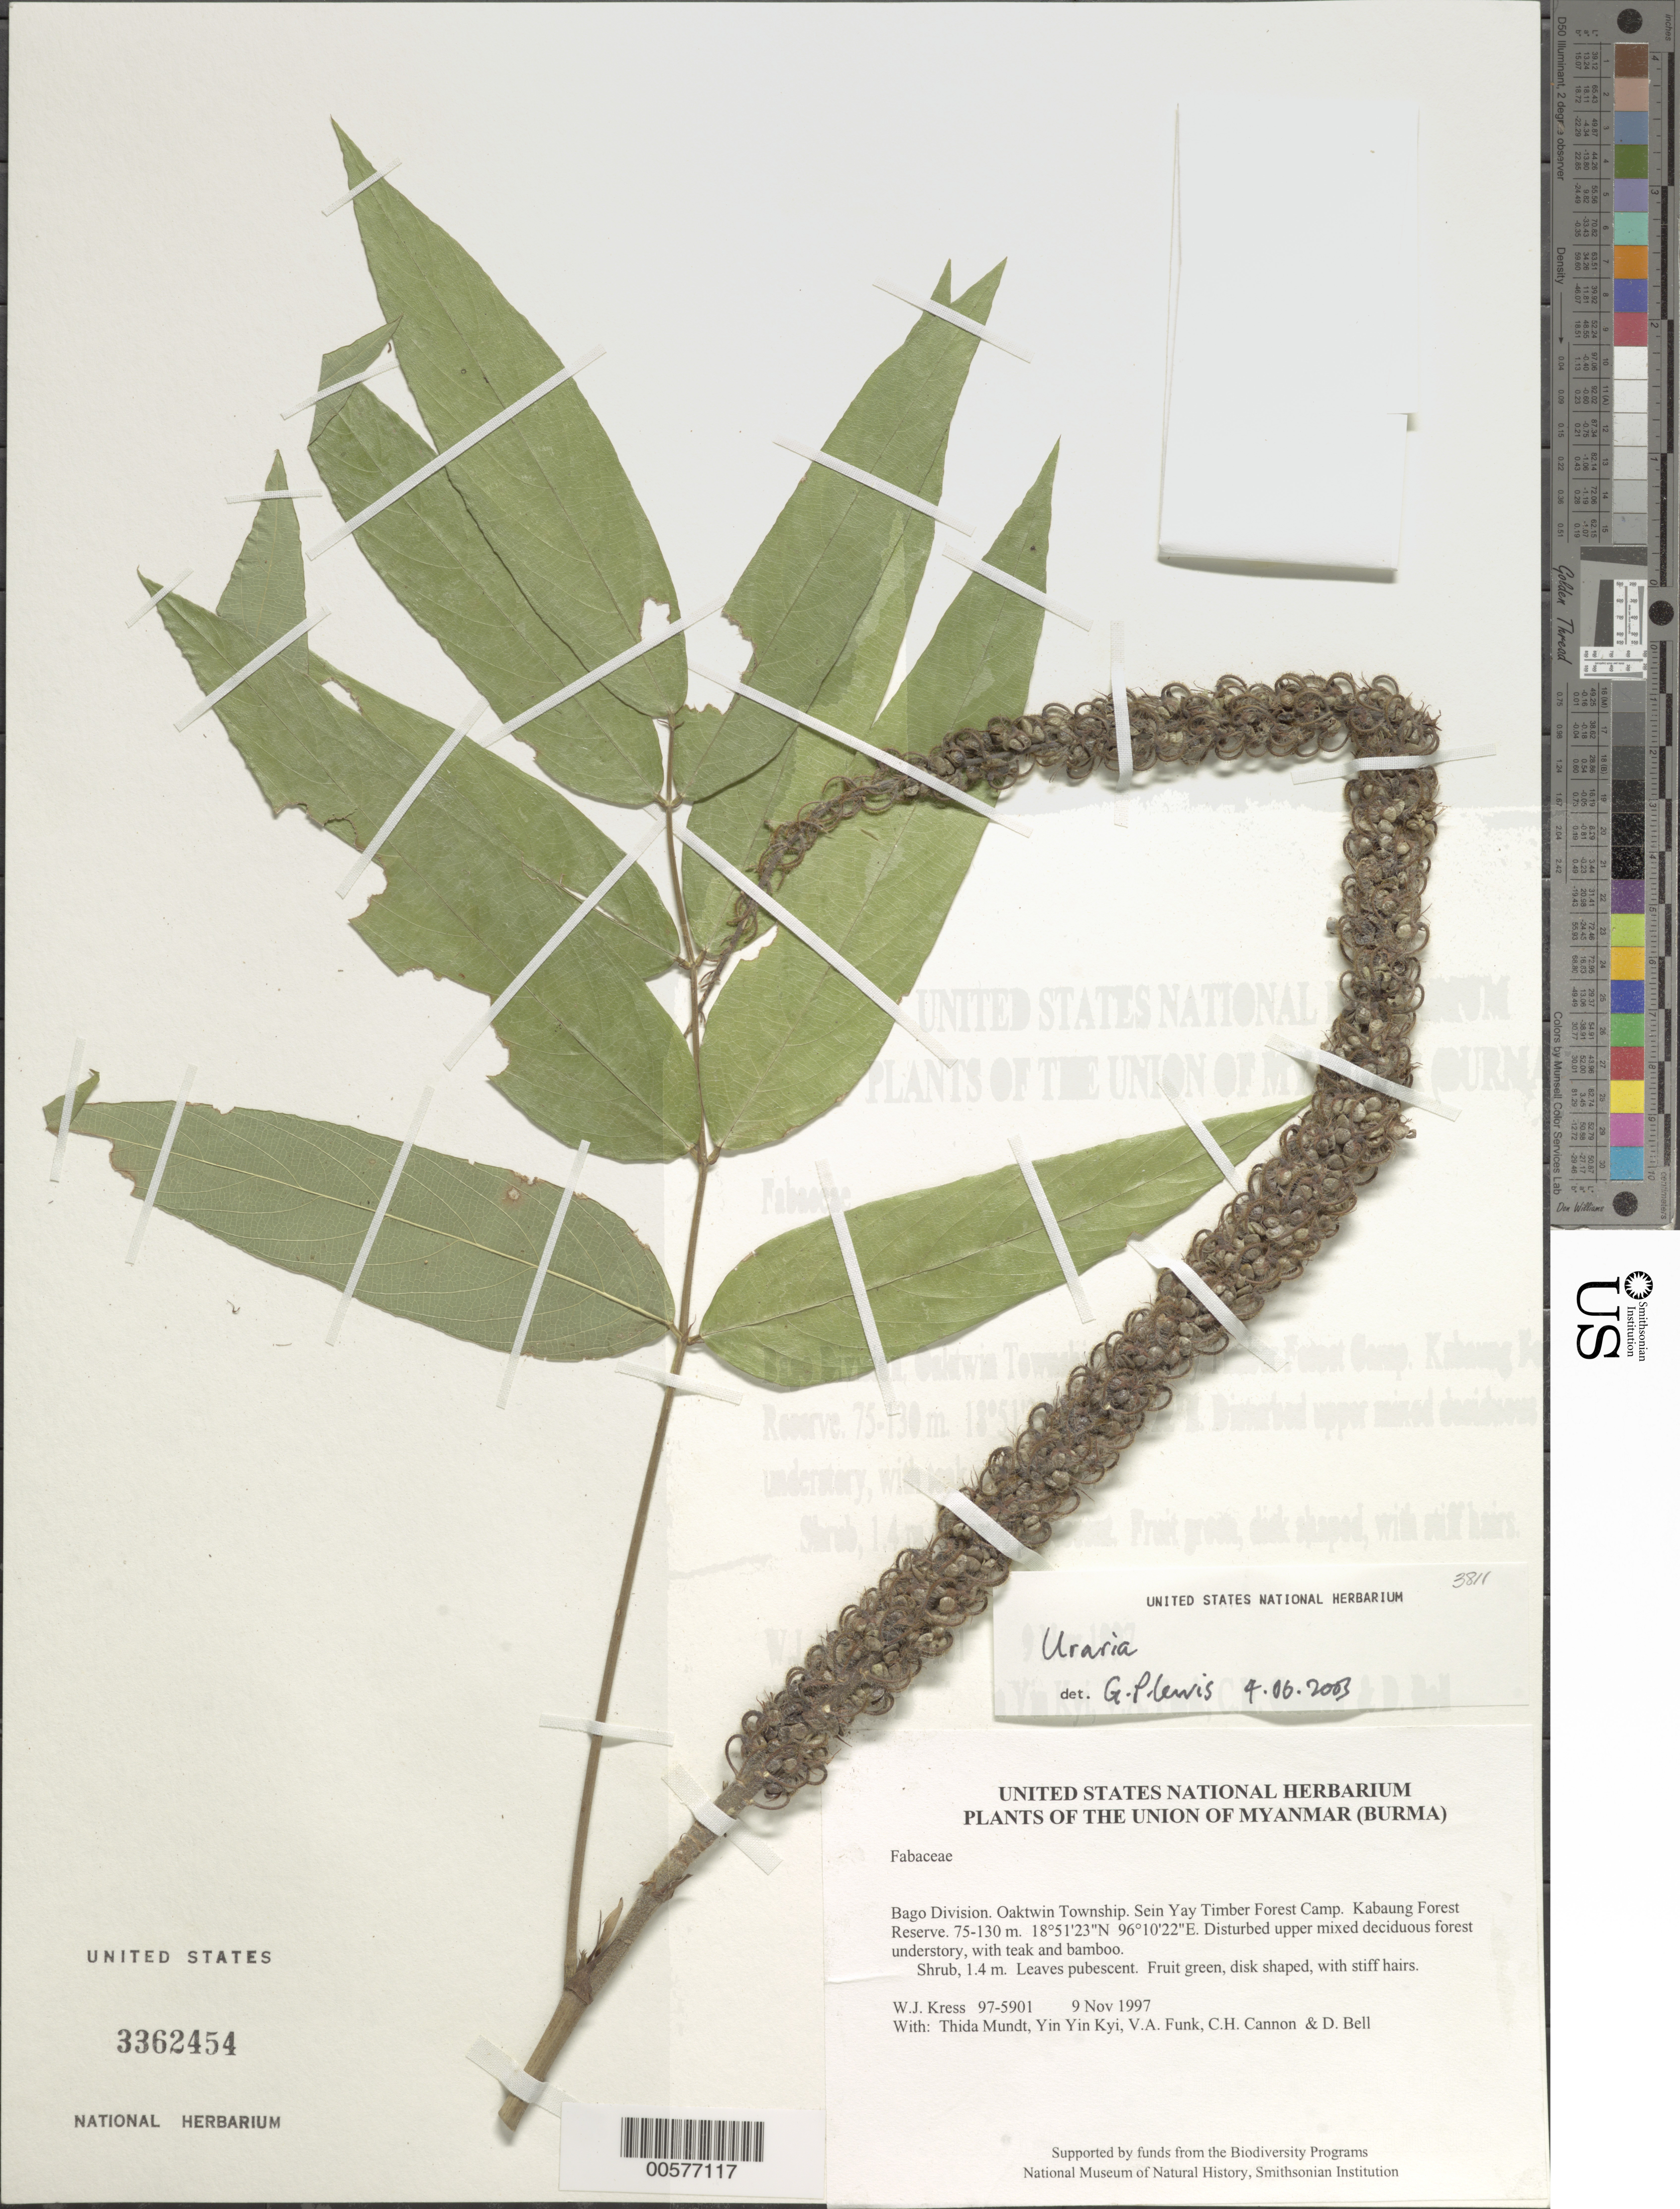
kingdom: Plantae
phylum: Tracheophyta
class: Magnoliopsida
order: Fabales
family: Fabaceae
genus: Uraria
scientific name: Uraria sp.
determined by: Lewis, Gwilym P.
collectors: W. J. Kress, T. Mundt, Yin Yin Kyi, V. Funk, C. H. Cannon & D. A. Bell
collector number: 97-5901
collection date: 1997-11-09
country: Myanmar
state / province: Bago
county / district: Oaktwin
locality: Sein Yay Timber Forest Camp. Kabaung Forest Reserve.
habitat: Disturbed upper mixed deciduous forest understory, with teak and bamboo.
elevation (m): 75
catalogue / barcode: US 3362454